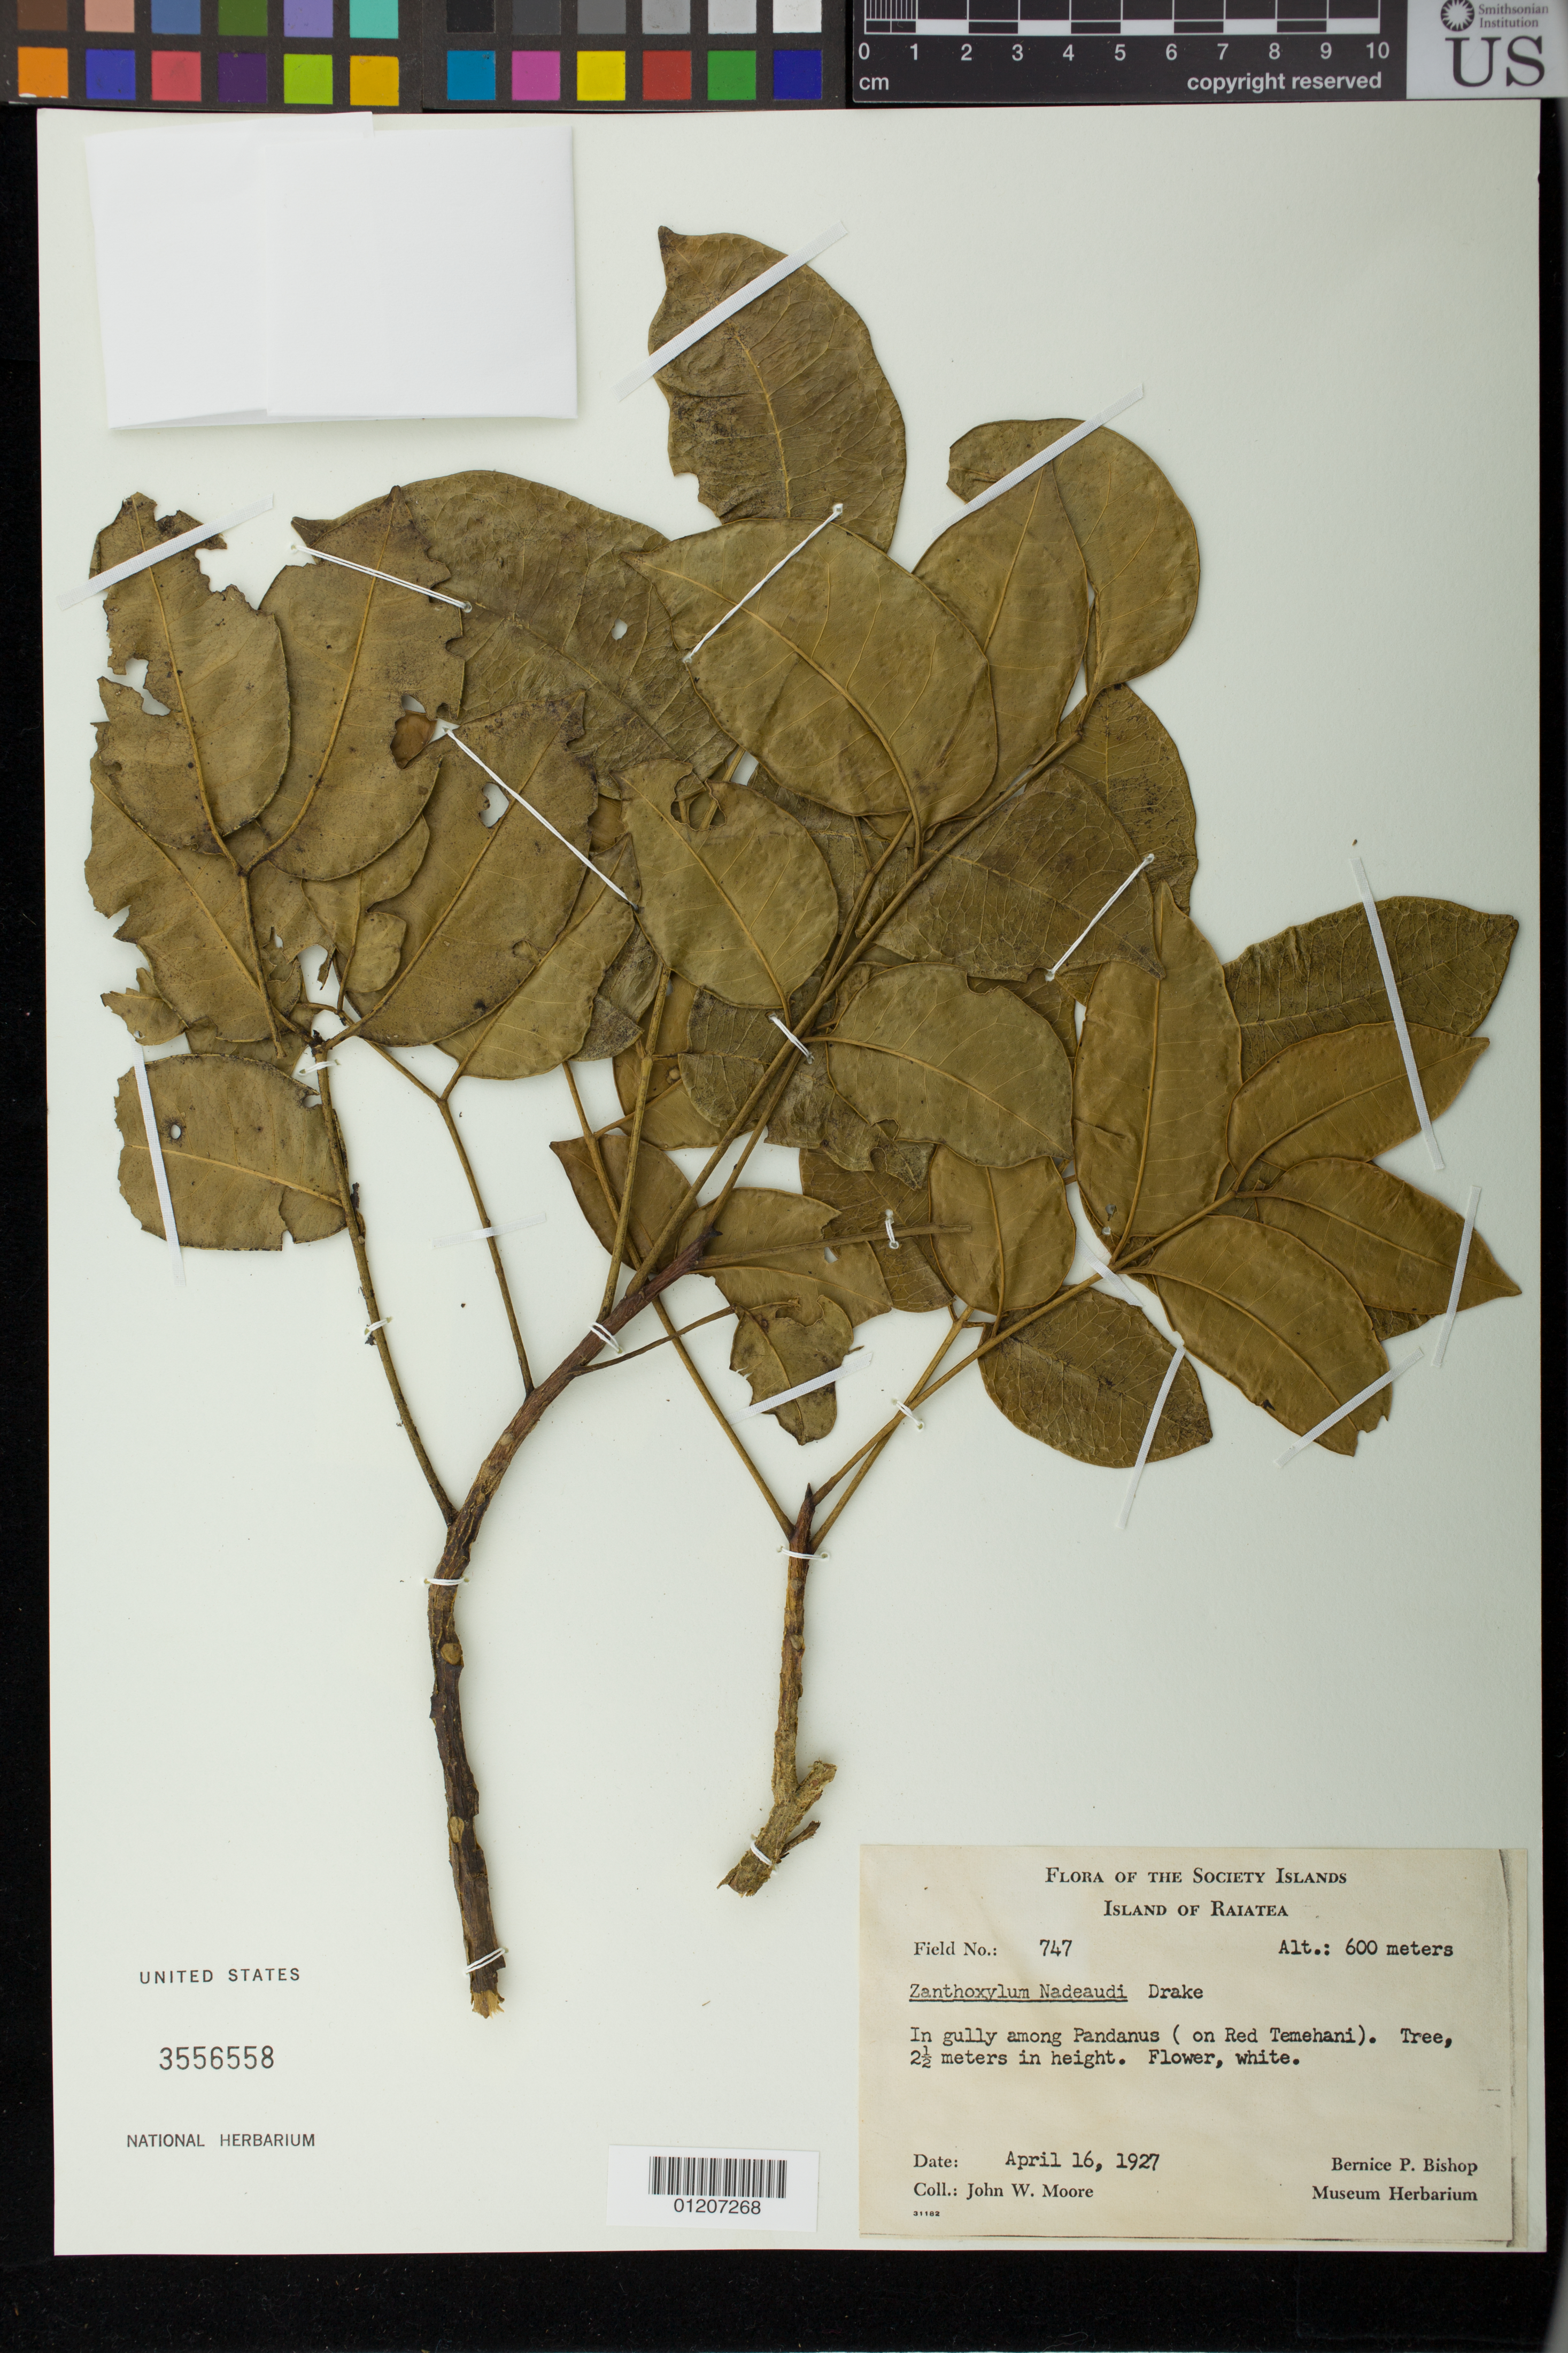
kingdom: Plantae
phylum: Tracheophyta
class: Magnoliopsida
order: Sapindales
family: Rutaceae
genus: Zanthoxylum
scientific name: Zanthoxylum nadeaudii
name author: Drake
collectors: J. W. Moore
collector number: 747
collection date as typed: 16 Apr 1927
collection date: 1927-04-16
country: French Polynesia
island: Raiatea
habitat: In gully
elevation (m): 600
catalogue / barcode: US 3556558